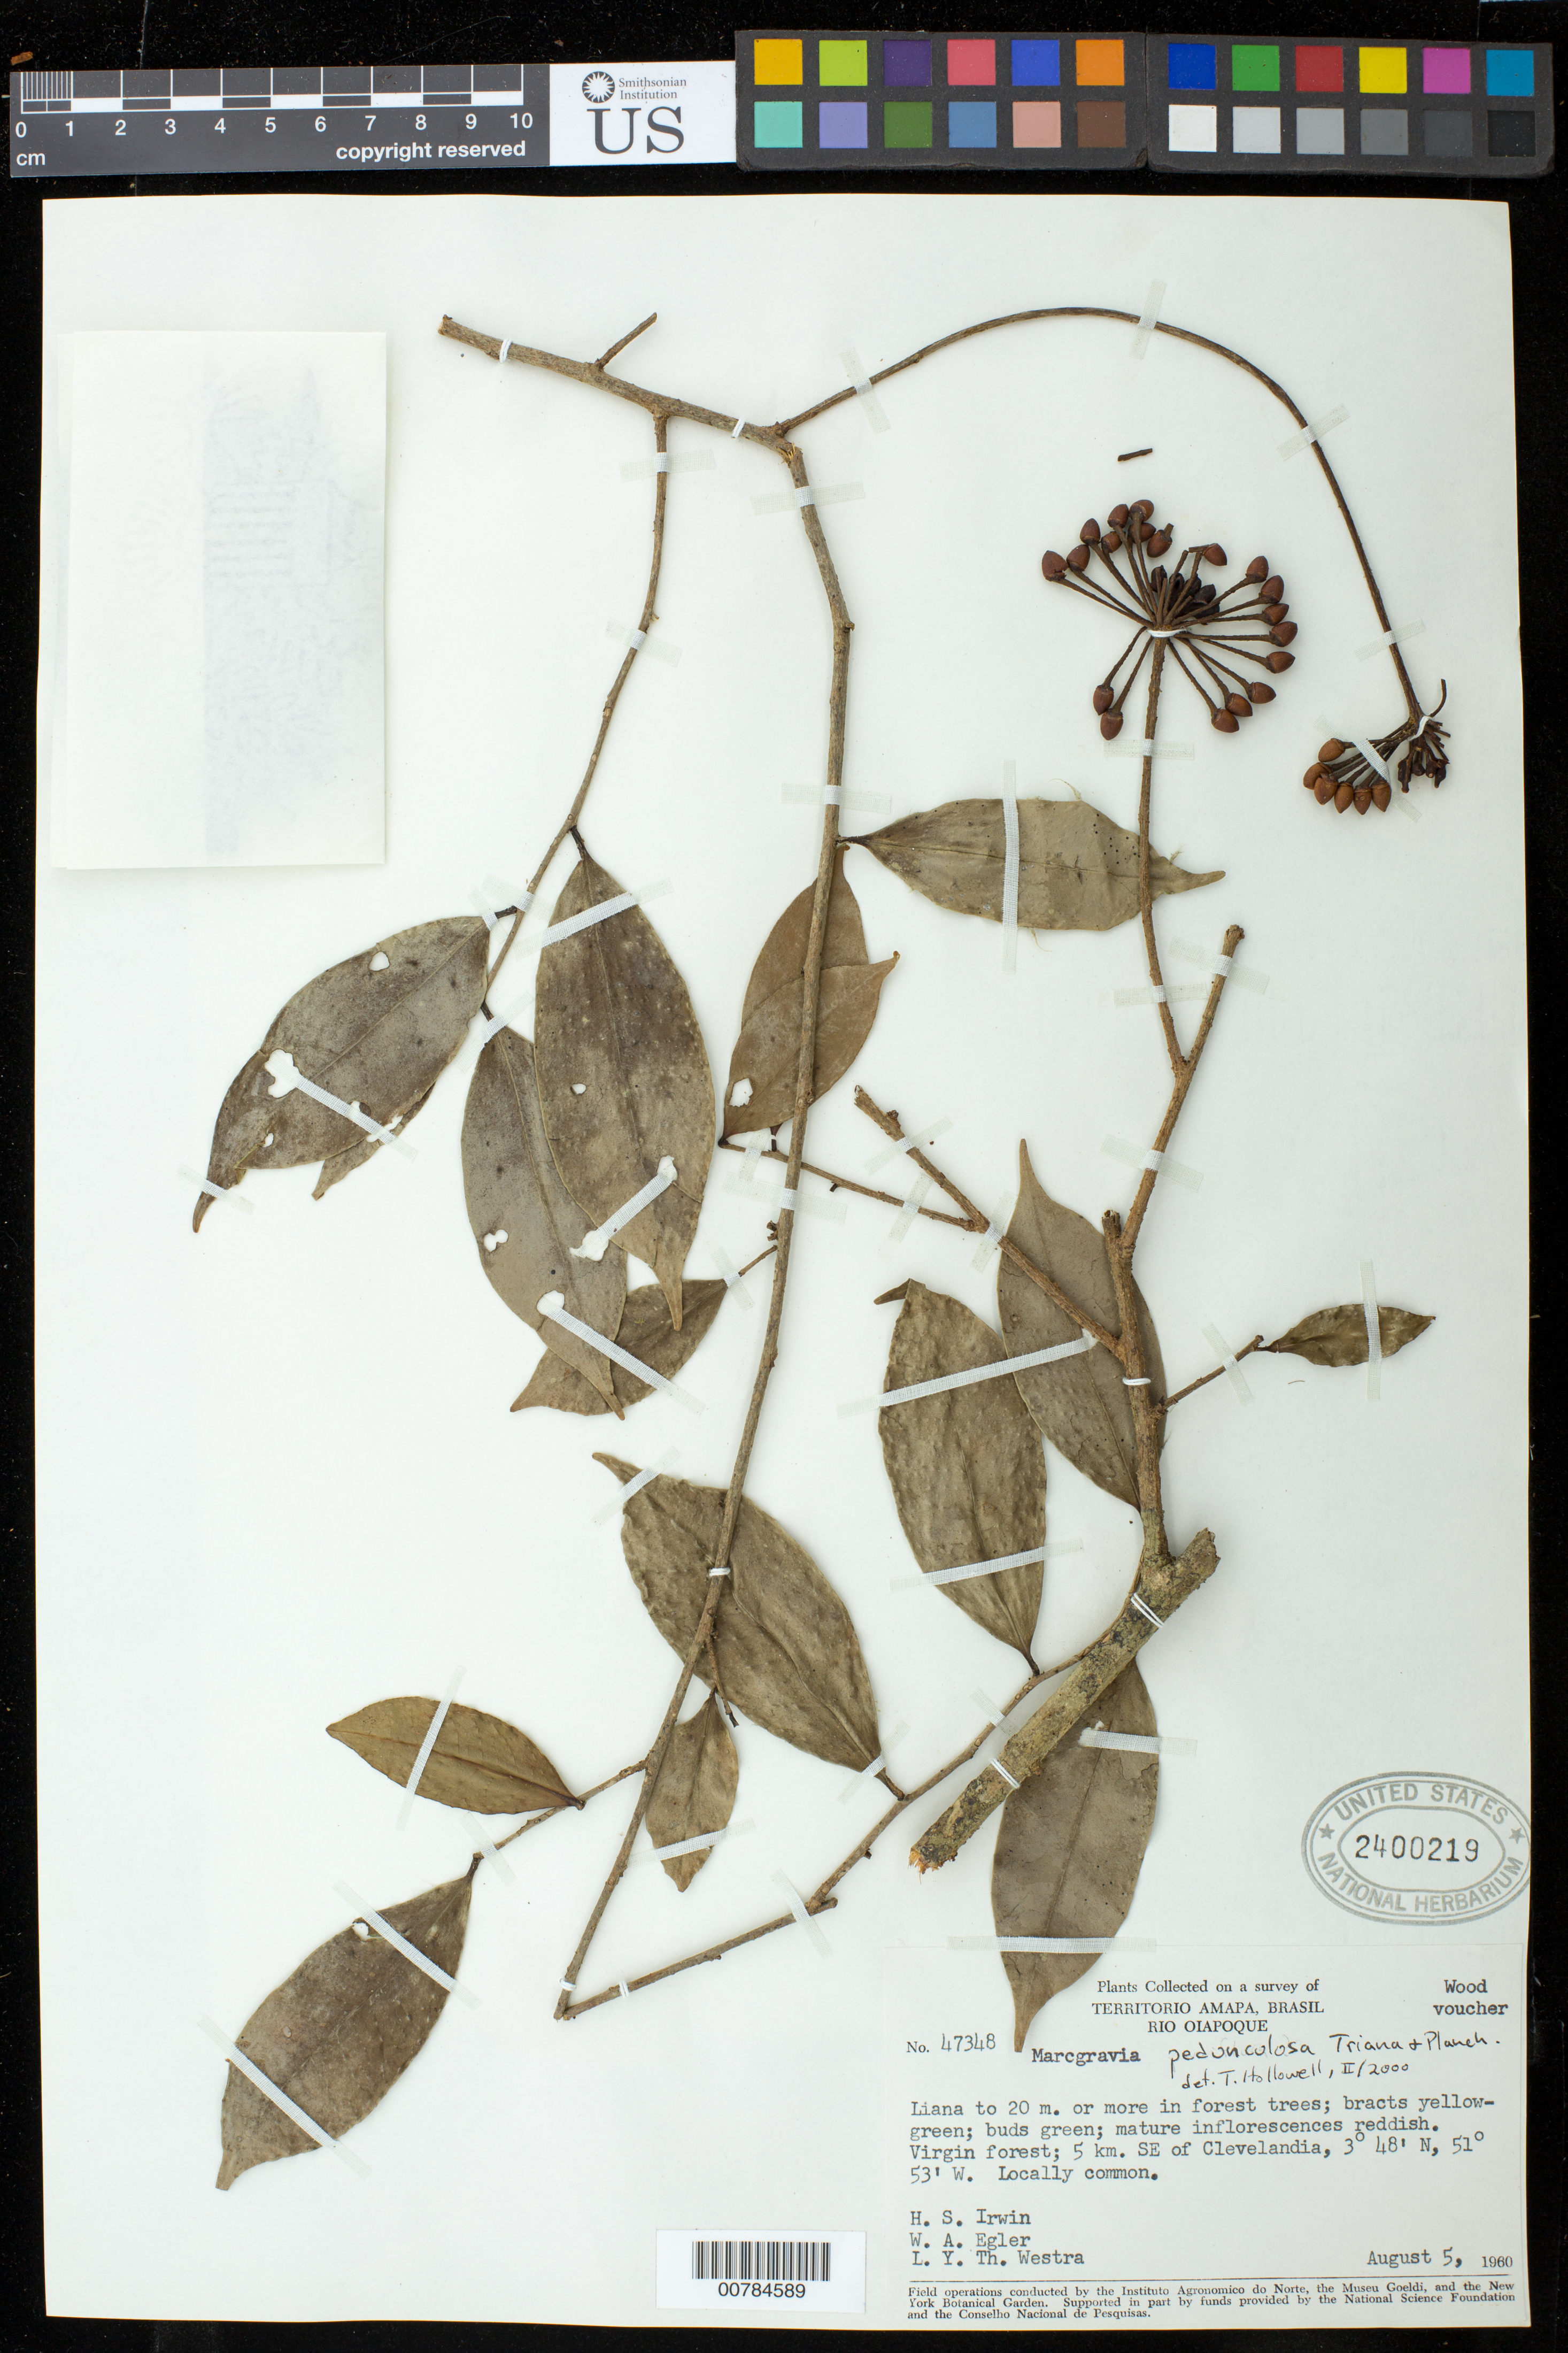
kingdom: Plantae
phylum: Tracheophyta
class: Magnoliopsida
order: Ericales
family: Marcgraviaceae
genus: Marcgravia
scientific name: Marcgravia pedunculosa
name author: Triana & Planch.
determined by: Hollowell, T. H., (BOT), Smithsonian Institution - National Museum of Natural History (UNITED STATES)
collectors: H. Irwin, W. A. Egler & L. Y. T. Westra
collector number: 47348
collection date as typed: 5-Aug-60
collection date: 1960-08-05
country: French Guiana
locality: Clevelandia, 5 km SE of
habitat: Virgin forest. In forest trees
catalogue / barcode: US 2400219